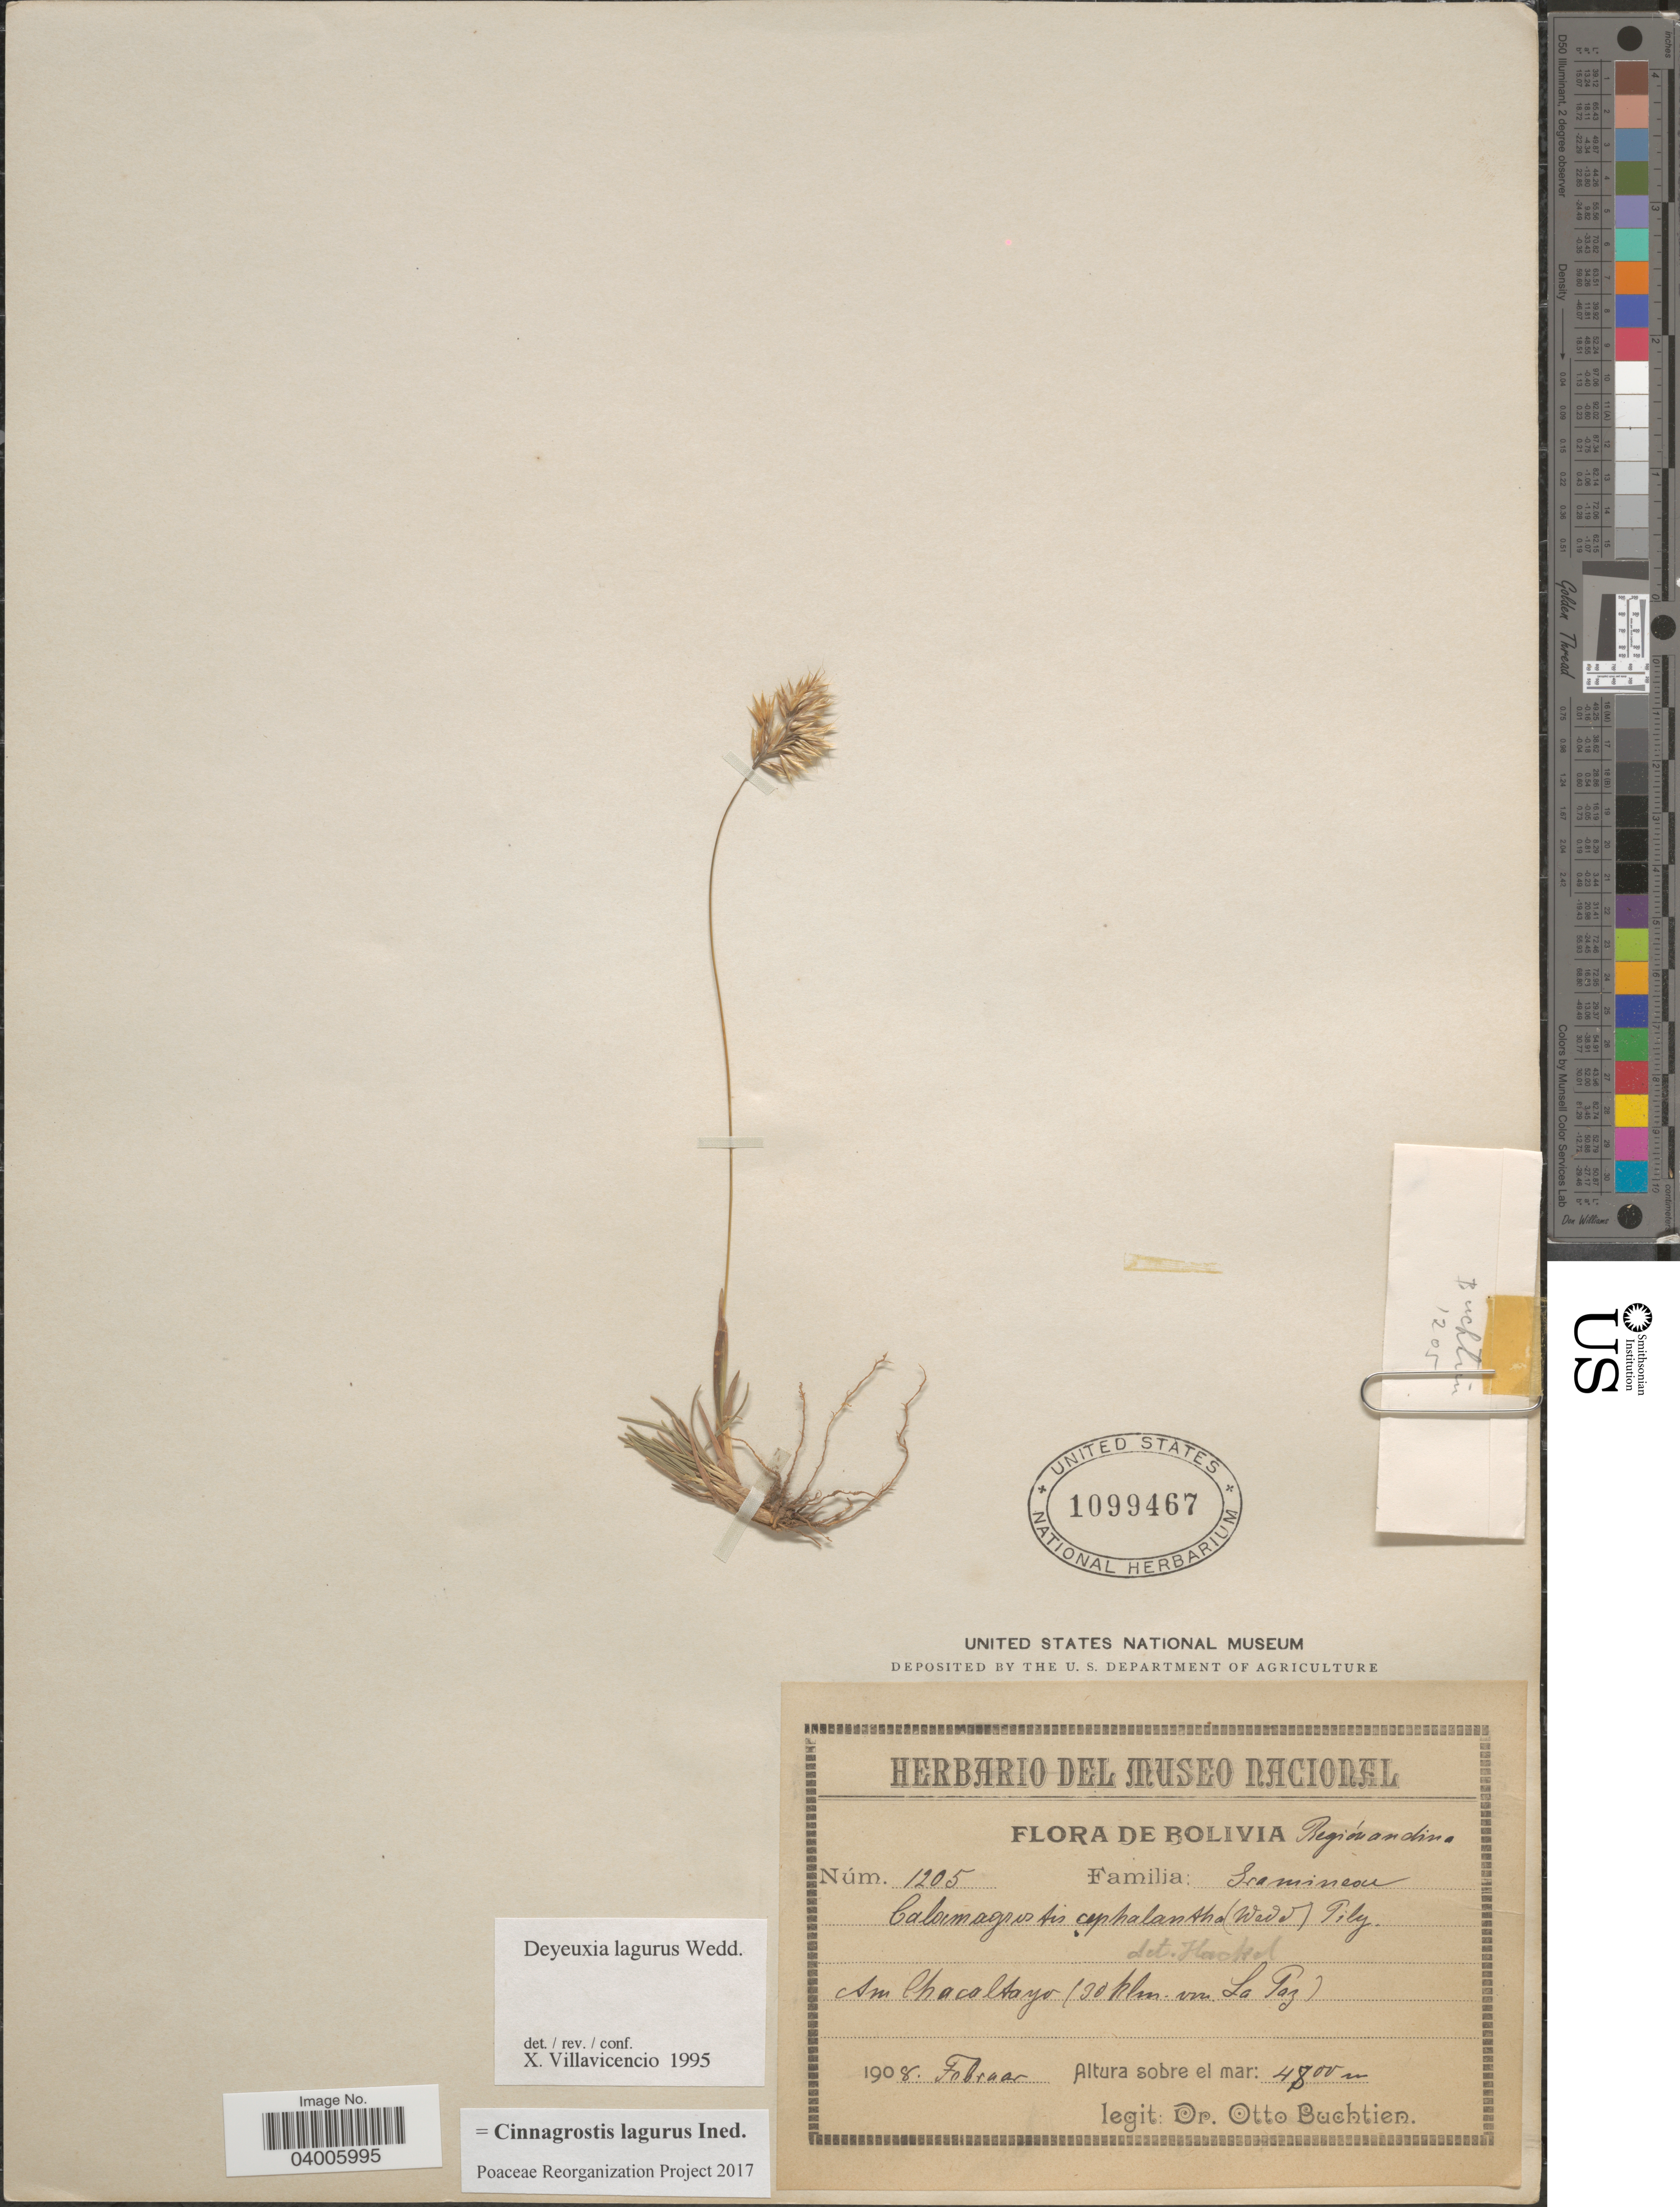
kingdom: Plantae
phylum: Tracheophyta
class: Liliopsida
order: Poales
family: Poaceae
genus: Cinnagrostis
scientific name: Cinnagrostis lagurus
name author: (Wedd.) P.M. Peterson et al.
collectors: O. Buchtien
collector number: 1205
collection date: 1908-02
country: Bolivia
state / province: La Paz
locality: Región andina. Am Chacaltayo (30 klm. von La Paz).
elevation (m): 4800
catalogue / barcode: US 1099467